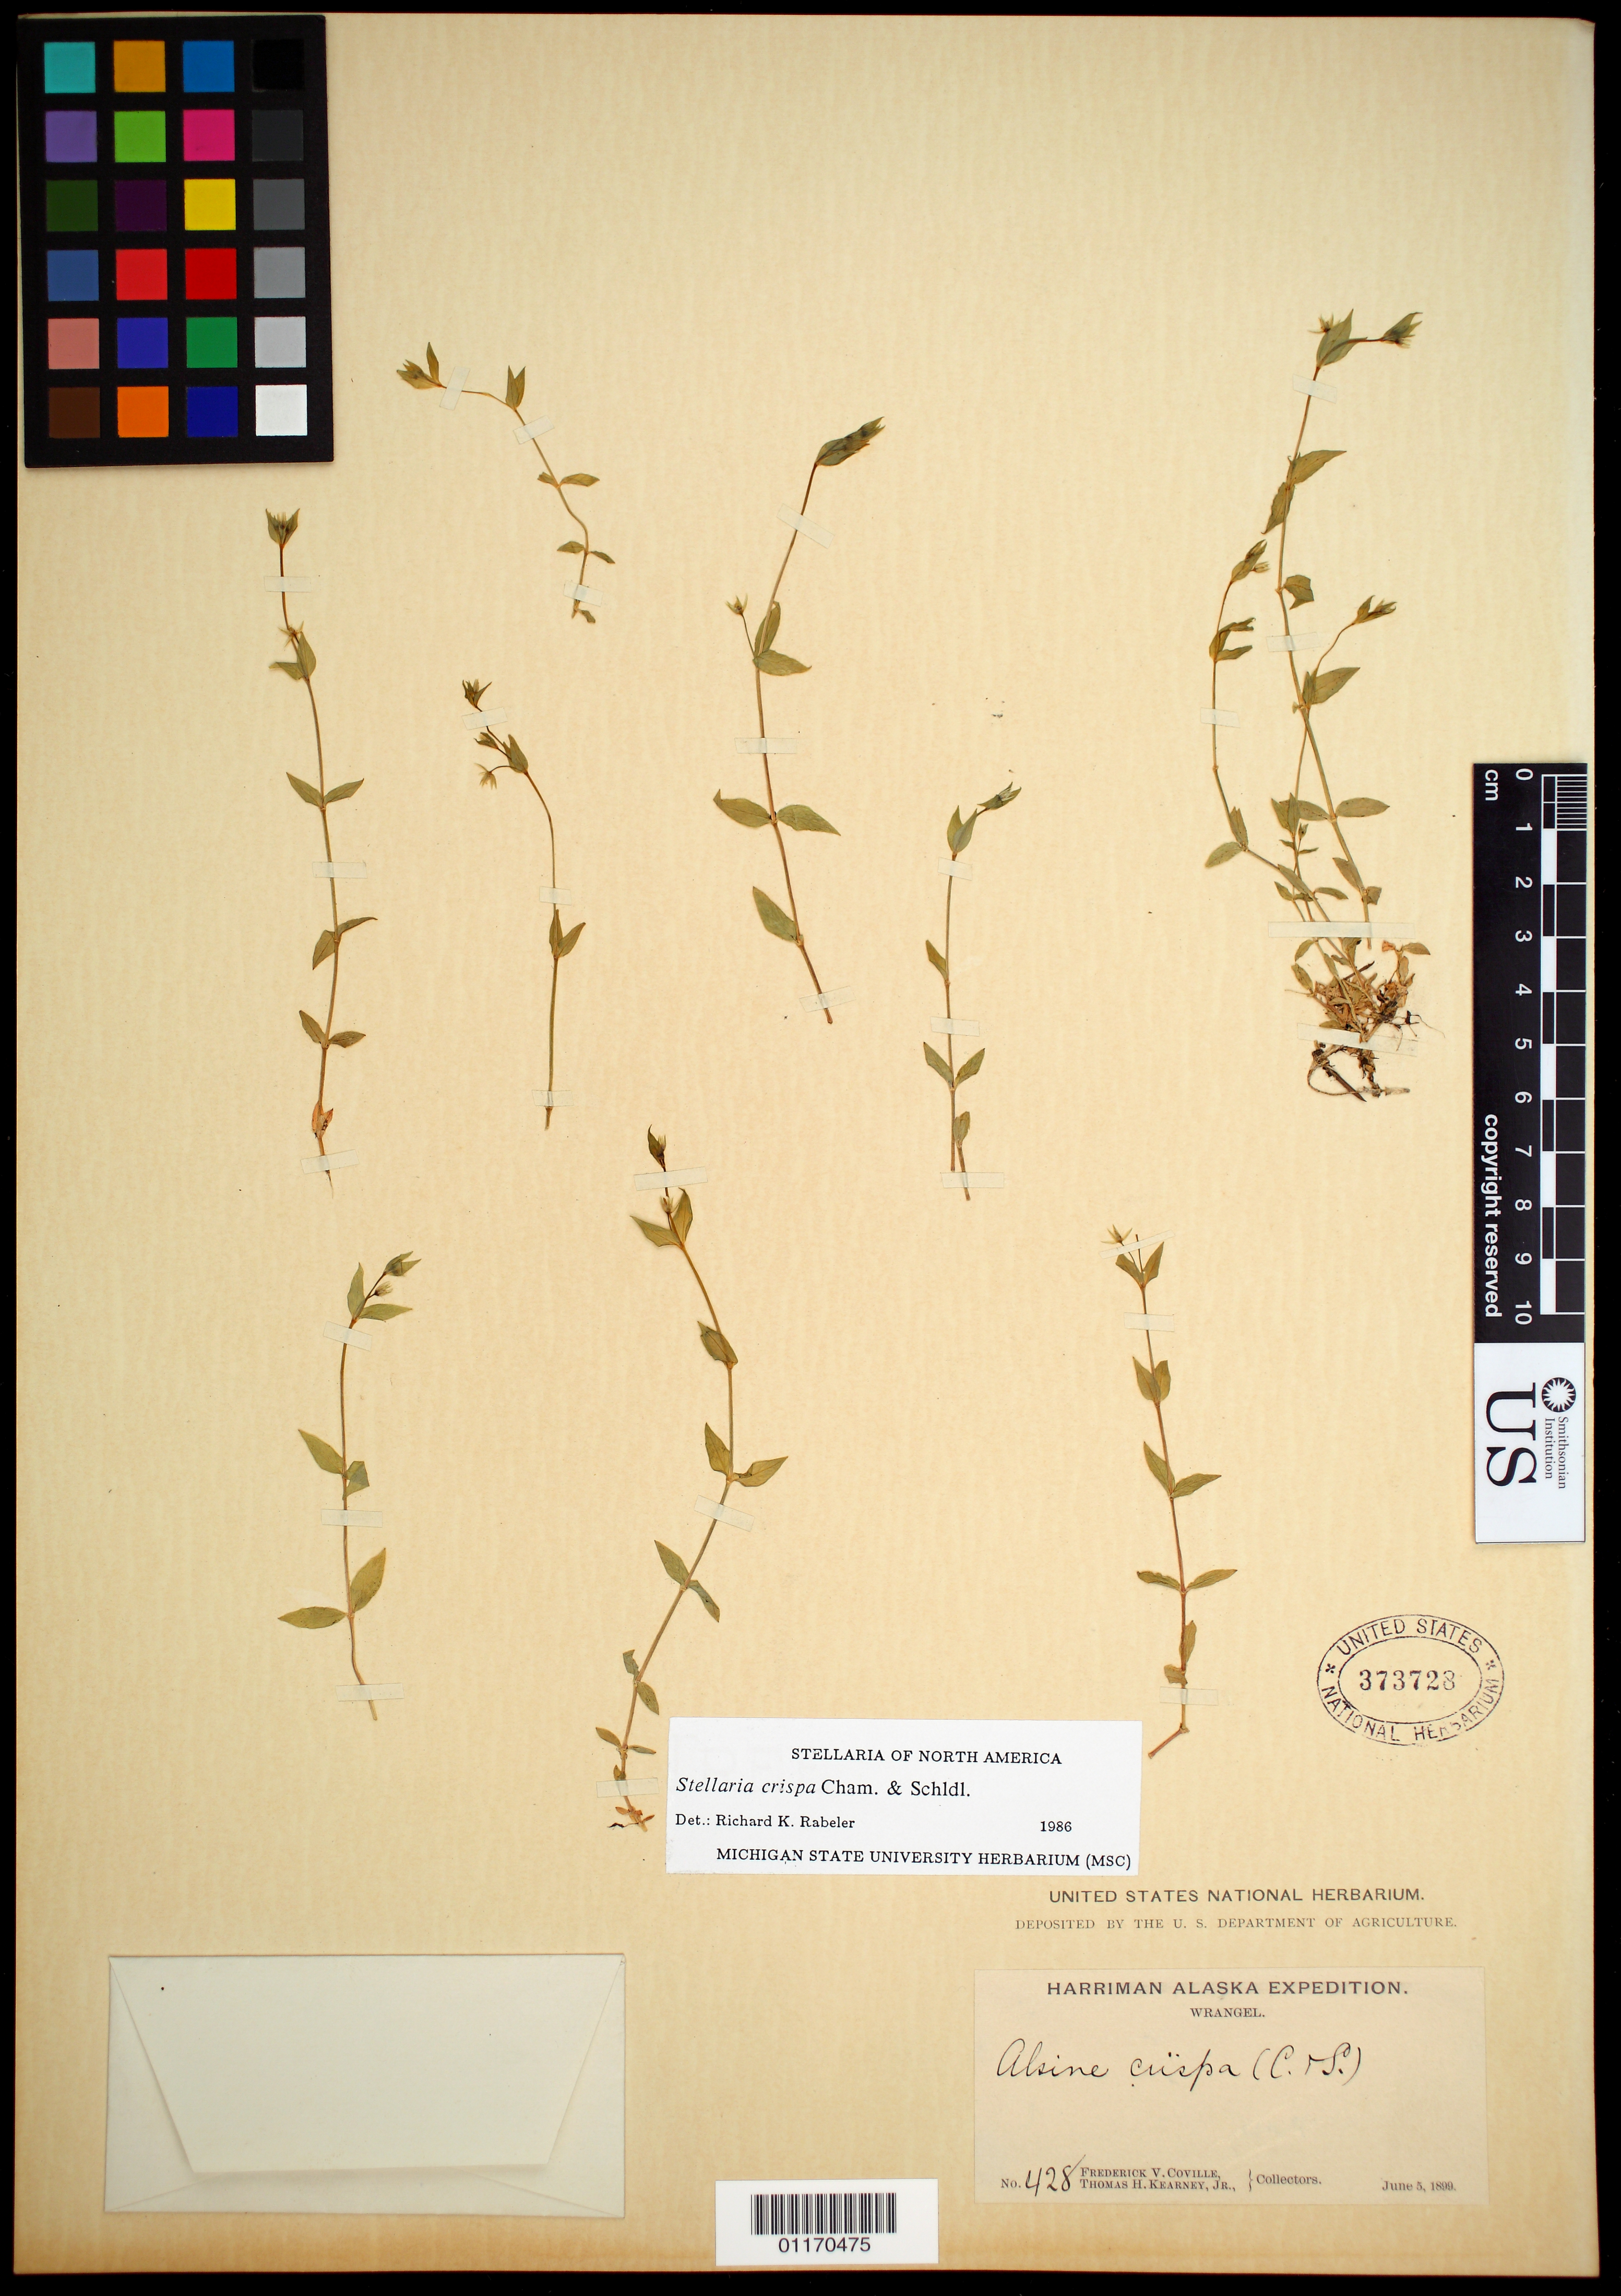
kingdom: Plantae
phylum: Tracheophyta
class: Magnoliopsida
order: Caryophyllales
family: Caryophyllaceae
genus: Stellaria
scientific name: Stellaria crispa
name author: Cham. & Schltdl.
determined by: Rabeler, R. K.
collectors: F. V. Coville & T. H. Kearney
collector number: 428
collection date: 1899-06-05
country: United States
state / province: Alaska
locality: Wrangell.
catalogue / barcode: US 373728